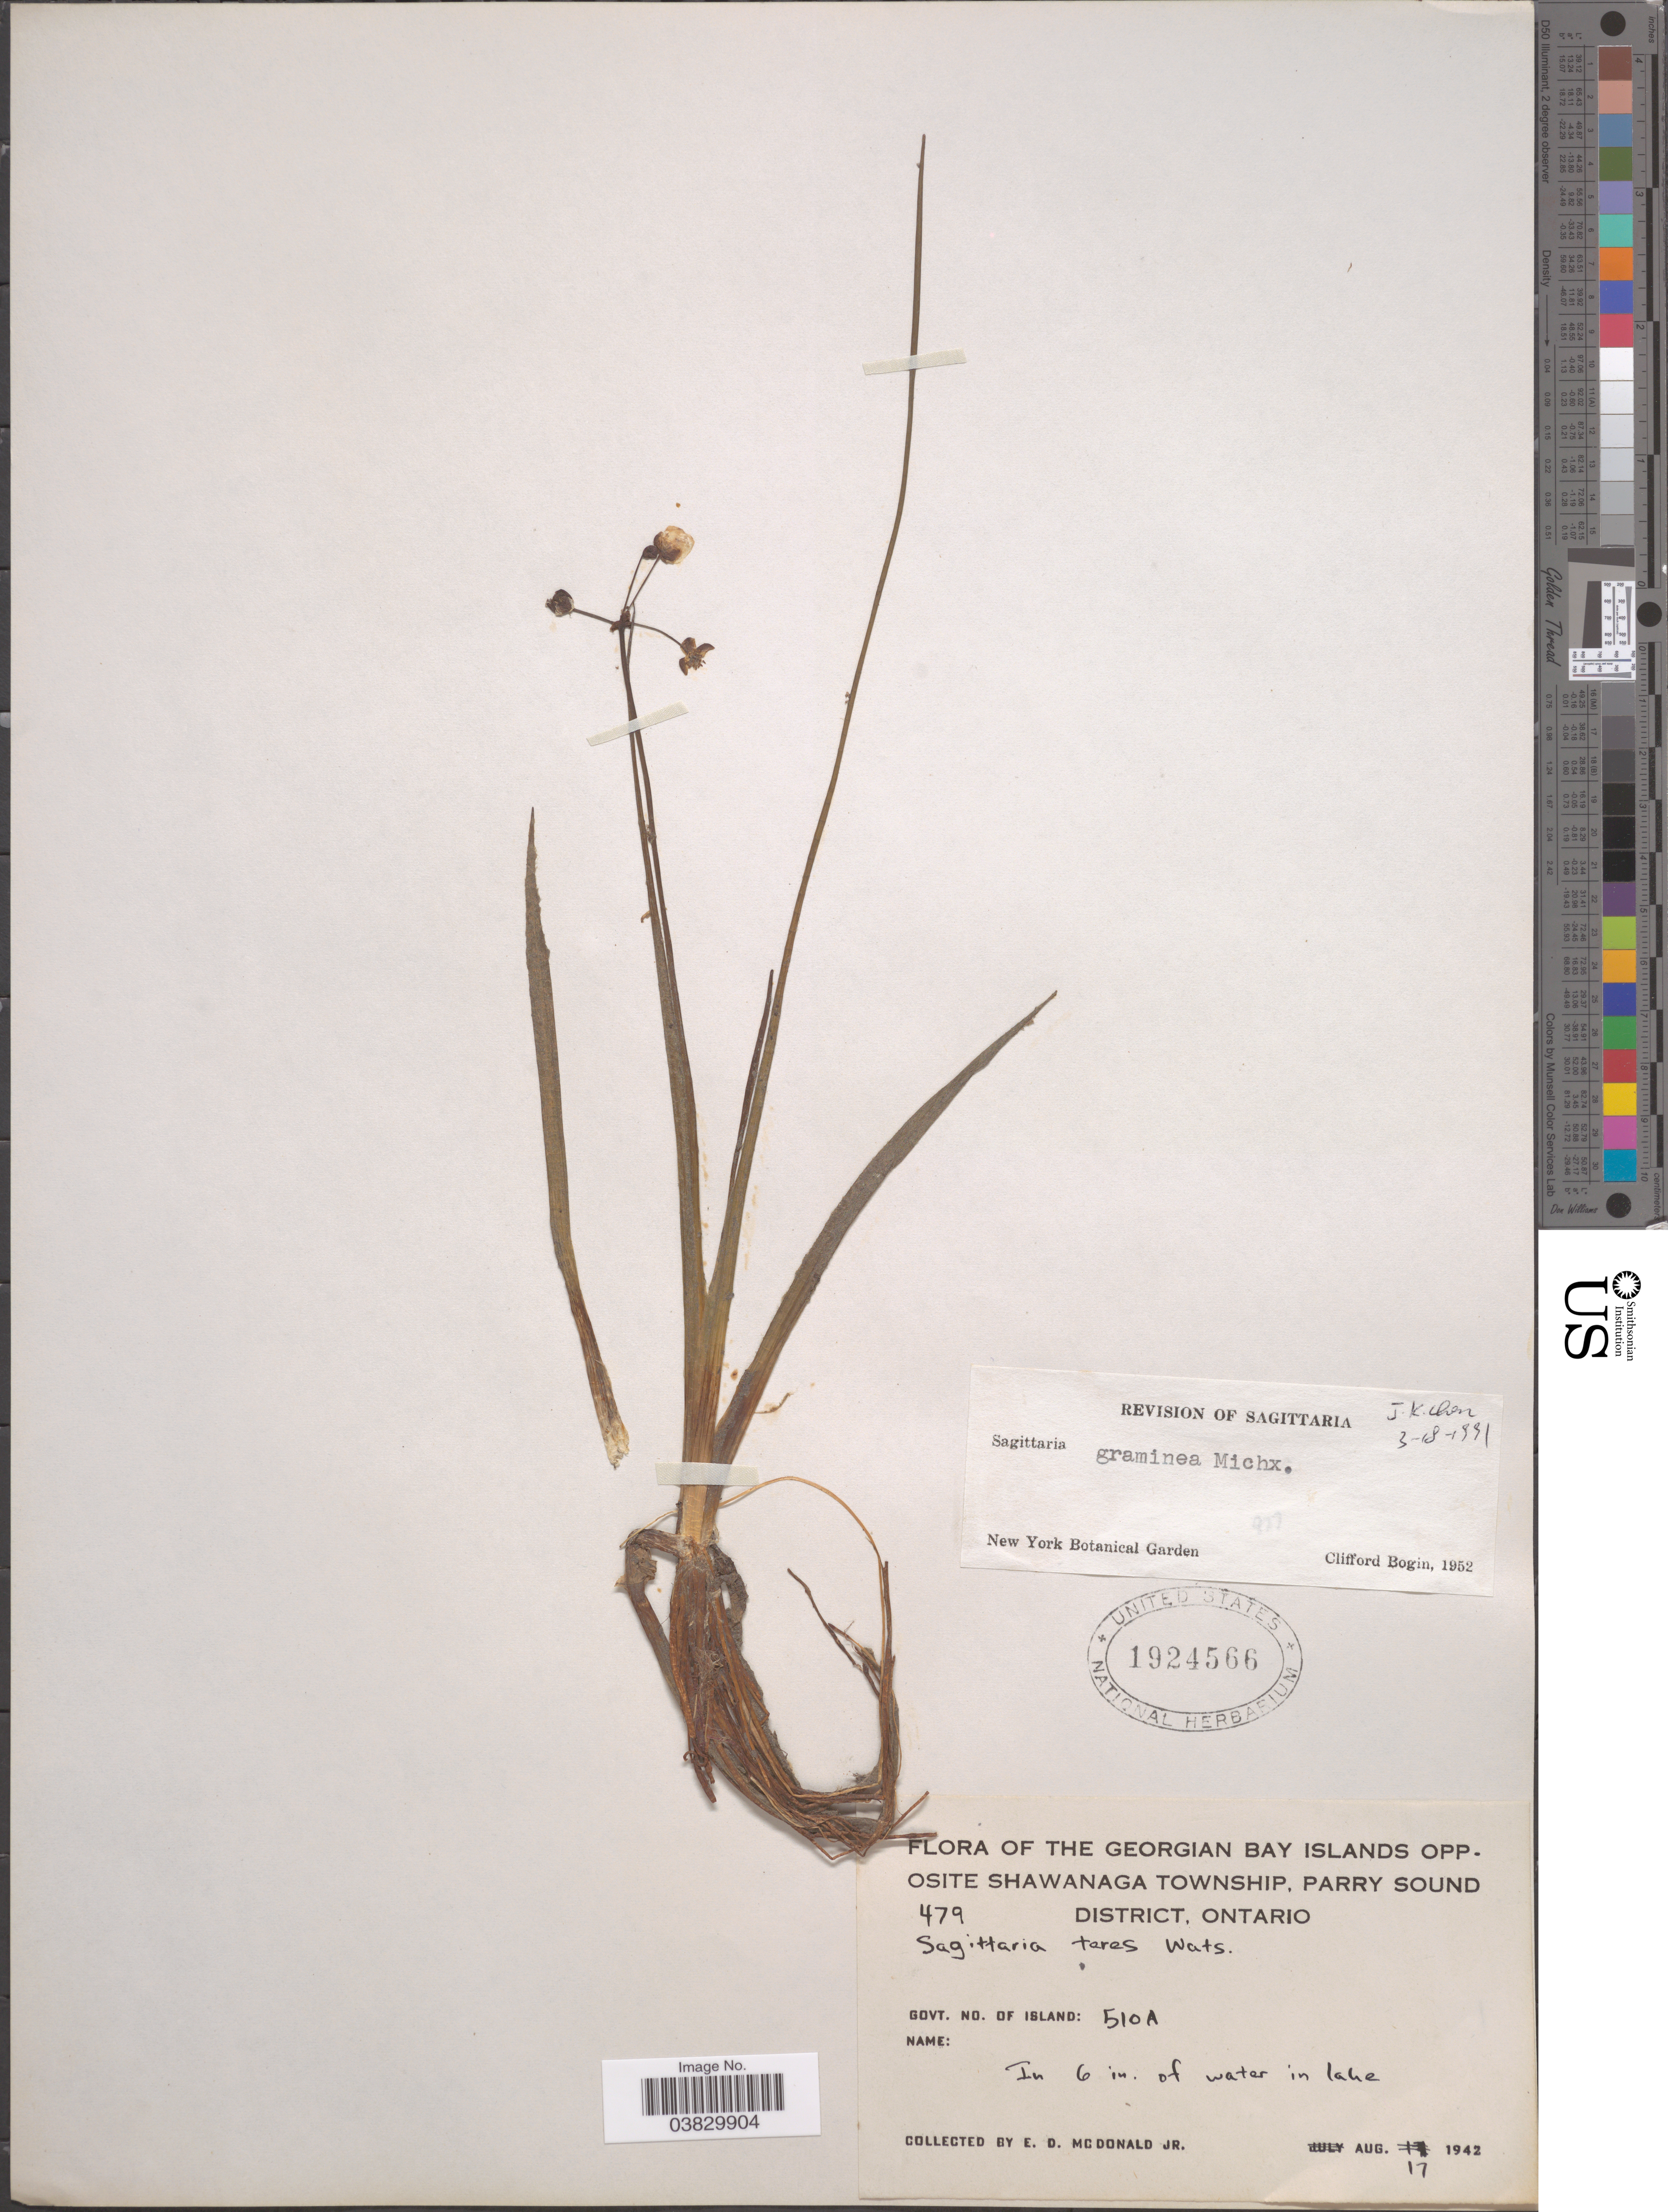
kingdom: Plantae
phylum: Tracheophyta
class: Liliopsida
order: Alismatales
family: Alismataceae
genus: Sagittaria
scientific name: Sagittaria graminea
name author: Michx.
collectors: E. D. McDonald Jr.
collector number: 479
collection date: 1942-08-17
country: Canada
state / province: Ontario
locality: The Georgian Bay Islands opposite Shawanaga Township, Parry Sound District. Govt. No. of Island: 510A.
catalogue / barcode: US 1924566